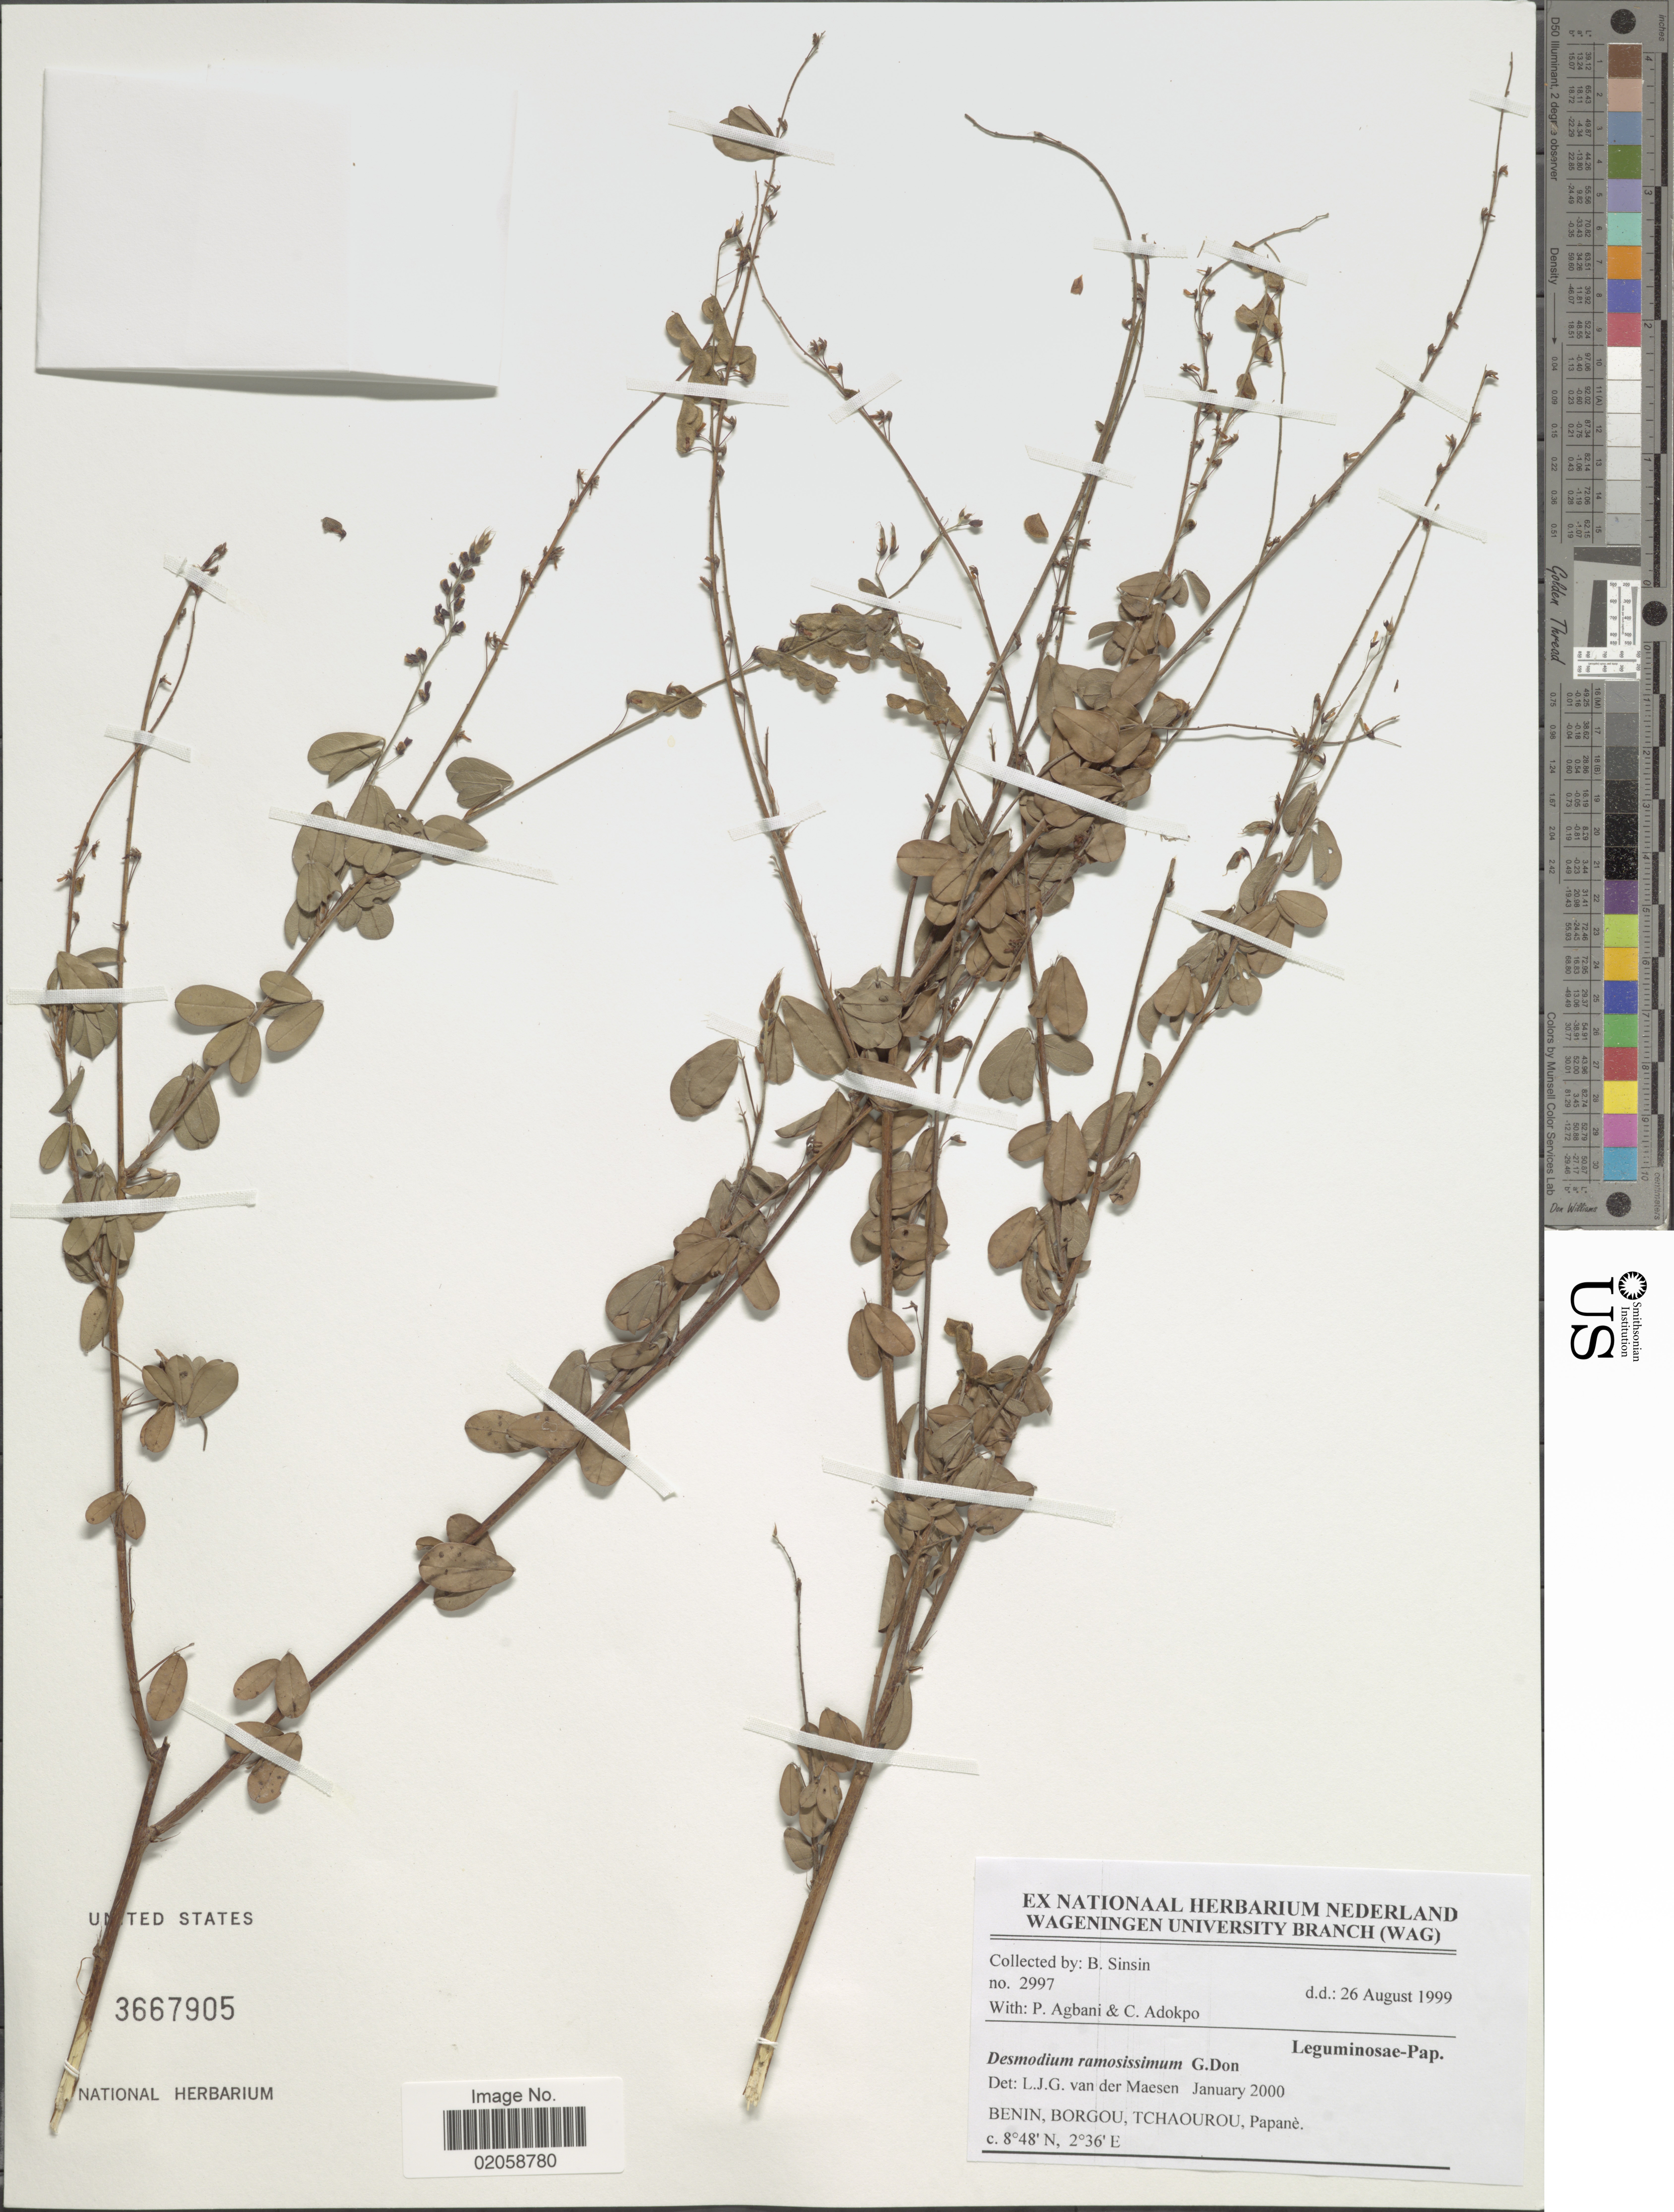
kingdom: Plantae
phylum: Tracheophyta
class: Magnoliopsida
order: Fabales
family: Fabaceae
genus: Grona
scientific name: Grona ramosissima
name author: (G. Don) H. Ohashi & K. Ohashi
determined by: Strong, Mark T., (BOT), Smithsonian Institution - National Museum of Natural History (UNITED STATES)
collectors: B. Sinsin, P. Agbani & C. Adokpo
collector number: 2997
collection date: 1999-08-26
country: Benin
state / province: Borgou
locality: Borgou, Tchaourou, Papané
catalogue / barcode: US 3667905